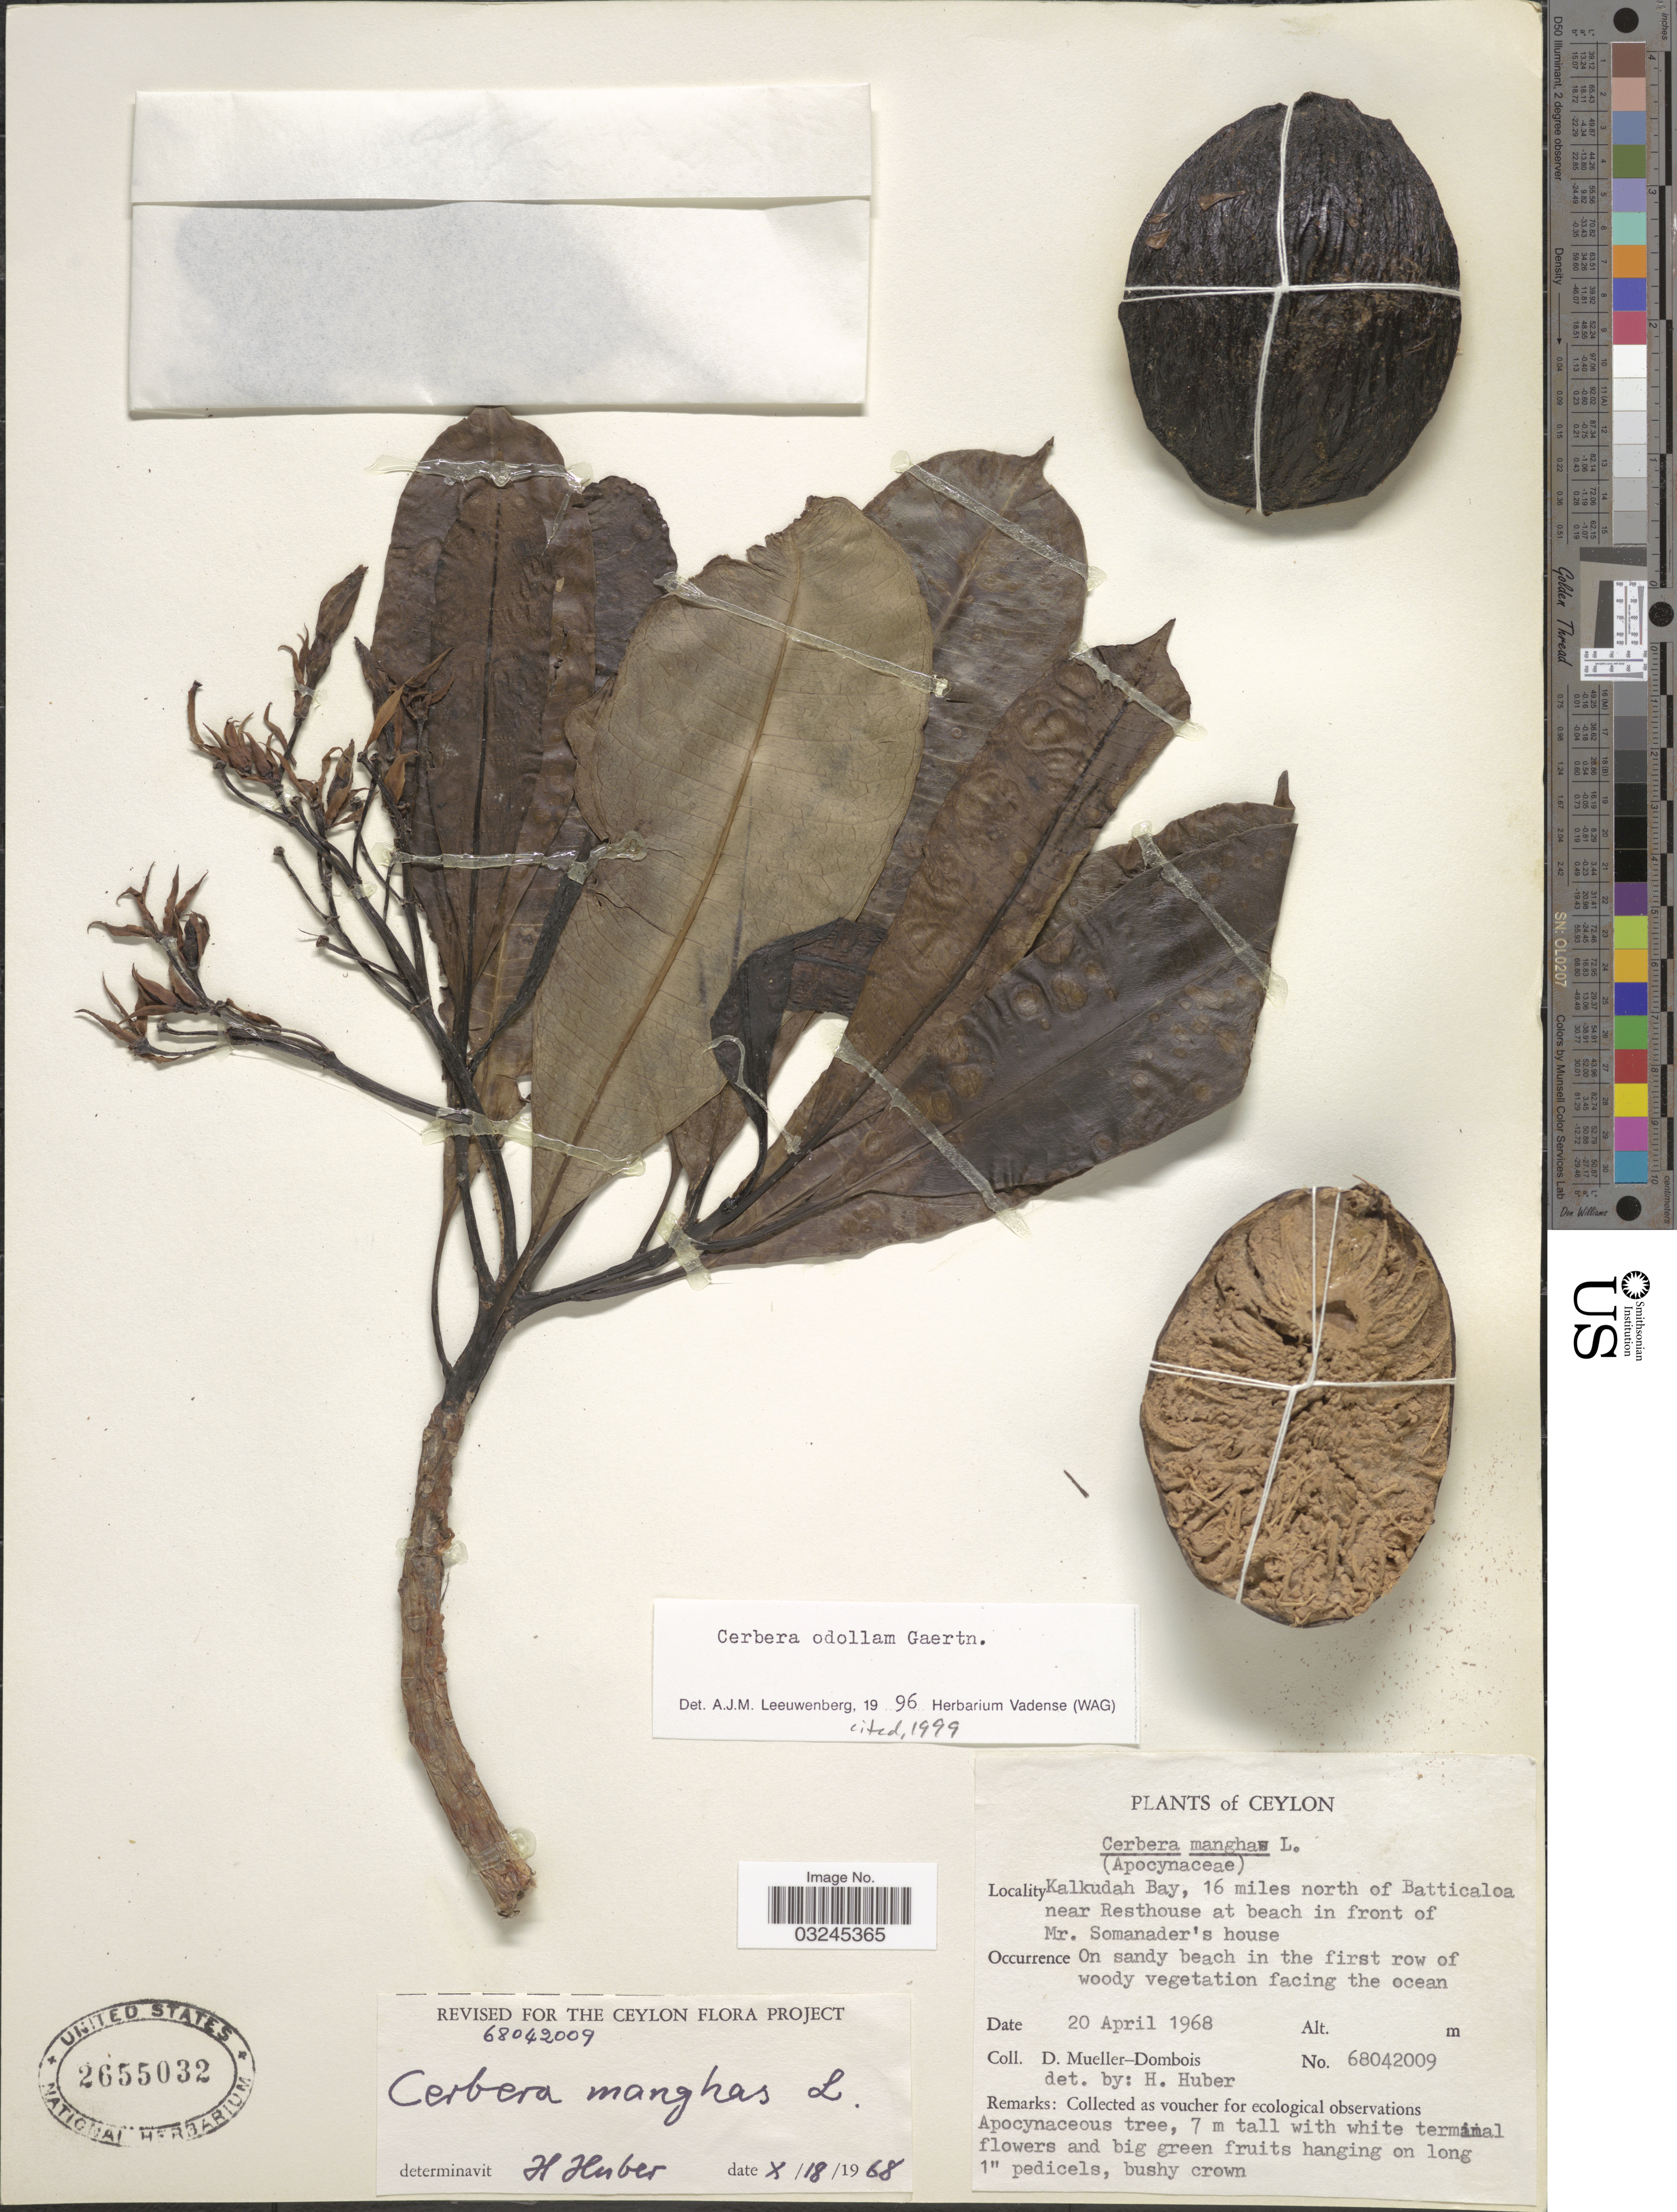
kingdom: Plantae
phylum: Tracheophyta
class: Magnoliopsida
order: Gentianales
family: Apocynaceae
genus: Cerbera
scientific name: Cerbera odollam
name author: Gaertn.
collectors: D. Mueller-Dombois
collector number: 68042009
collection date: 1968-04-20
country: Sri Lanka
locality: Ceylon. Kalkudah Bay, 16 miles north of Batticaloa near Resthouse at beach in front of Mr. Somanader's house.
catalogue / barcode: US 2655032